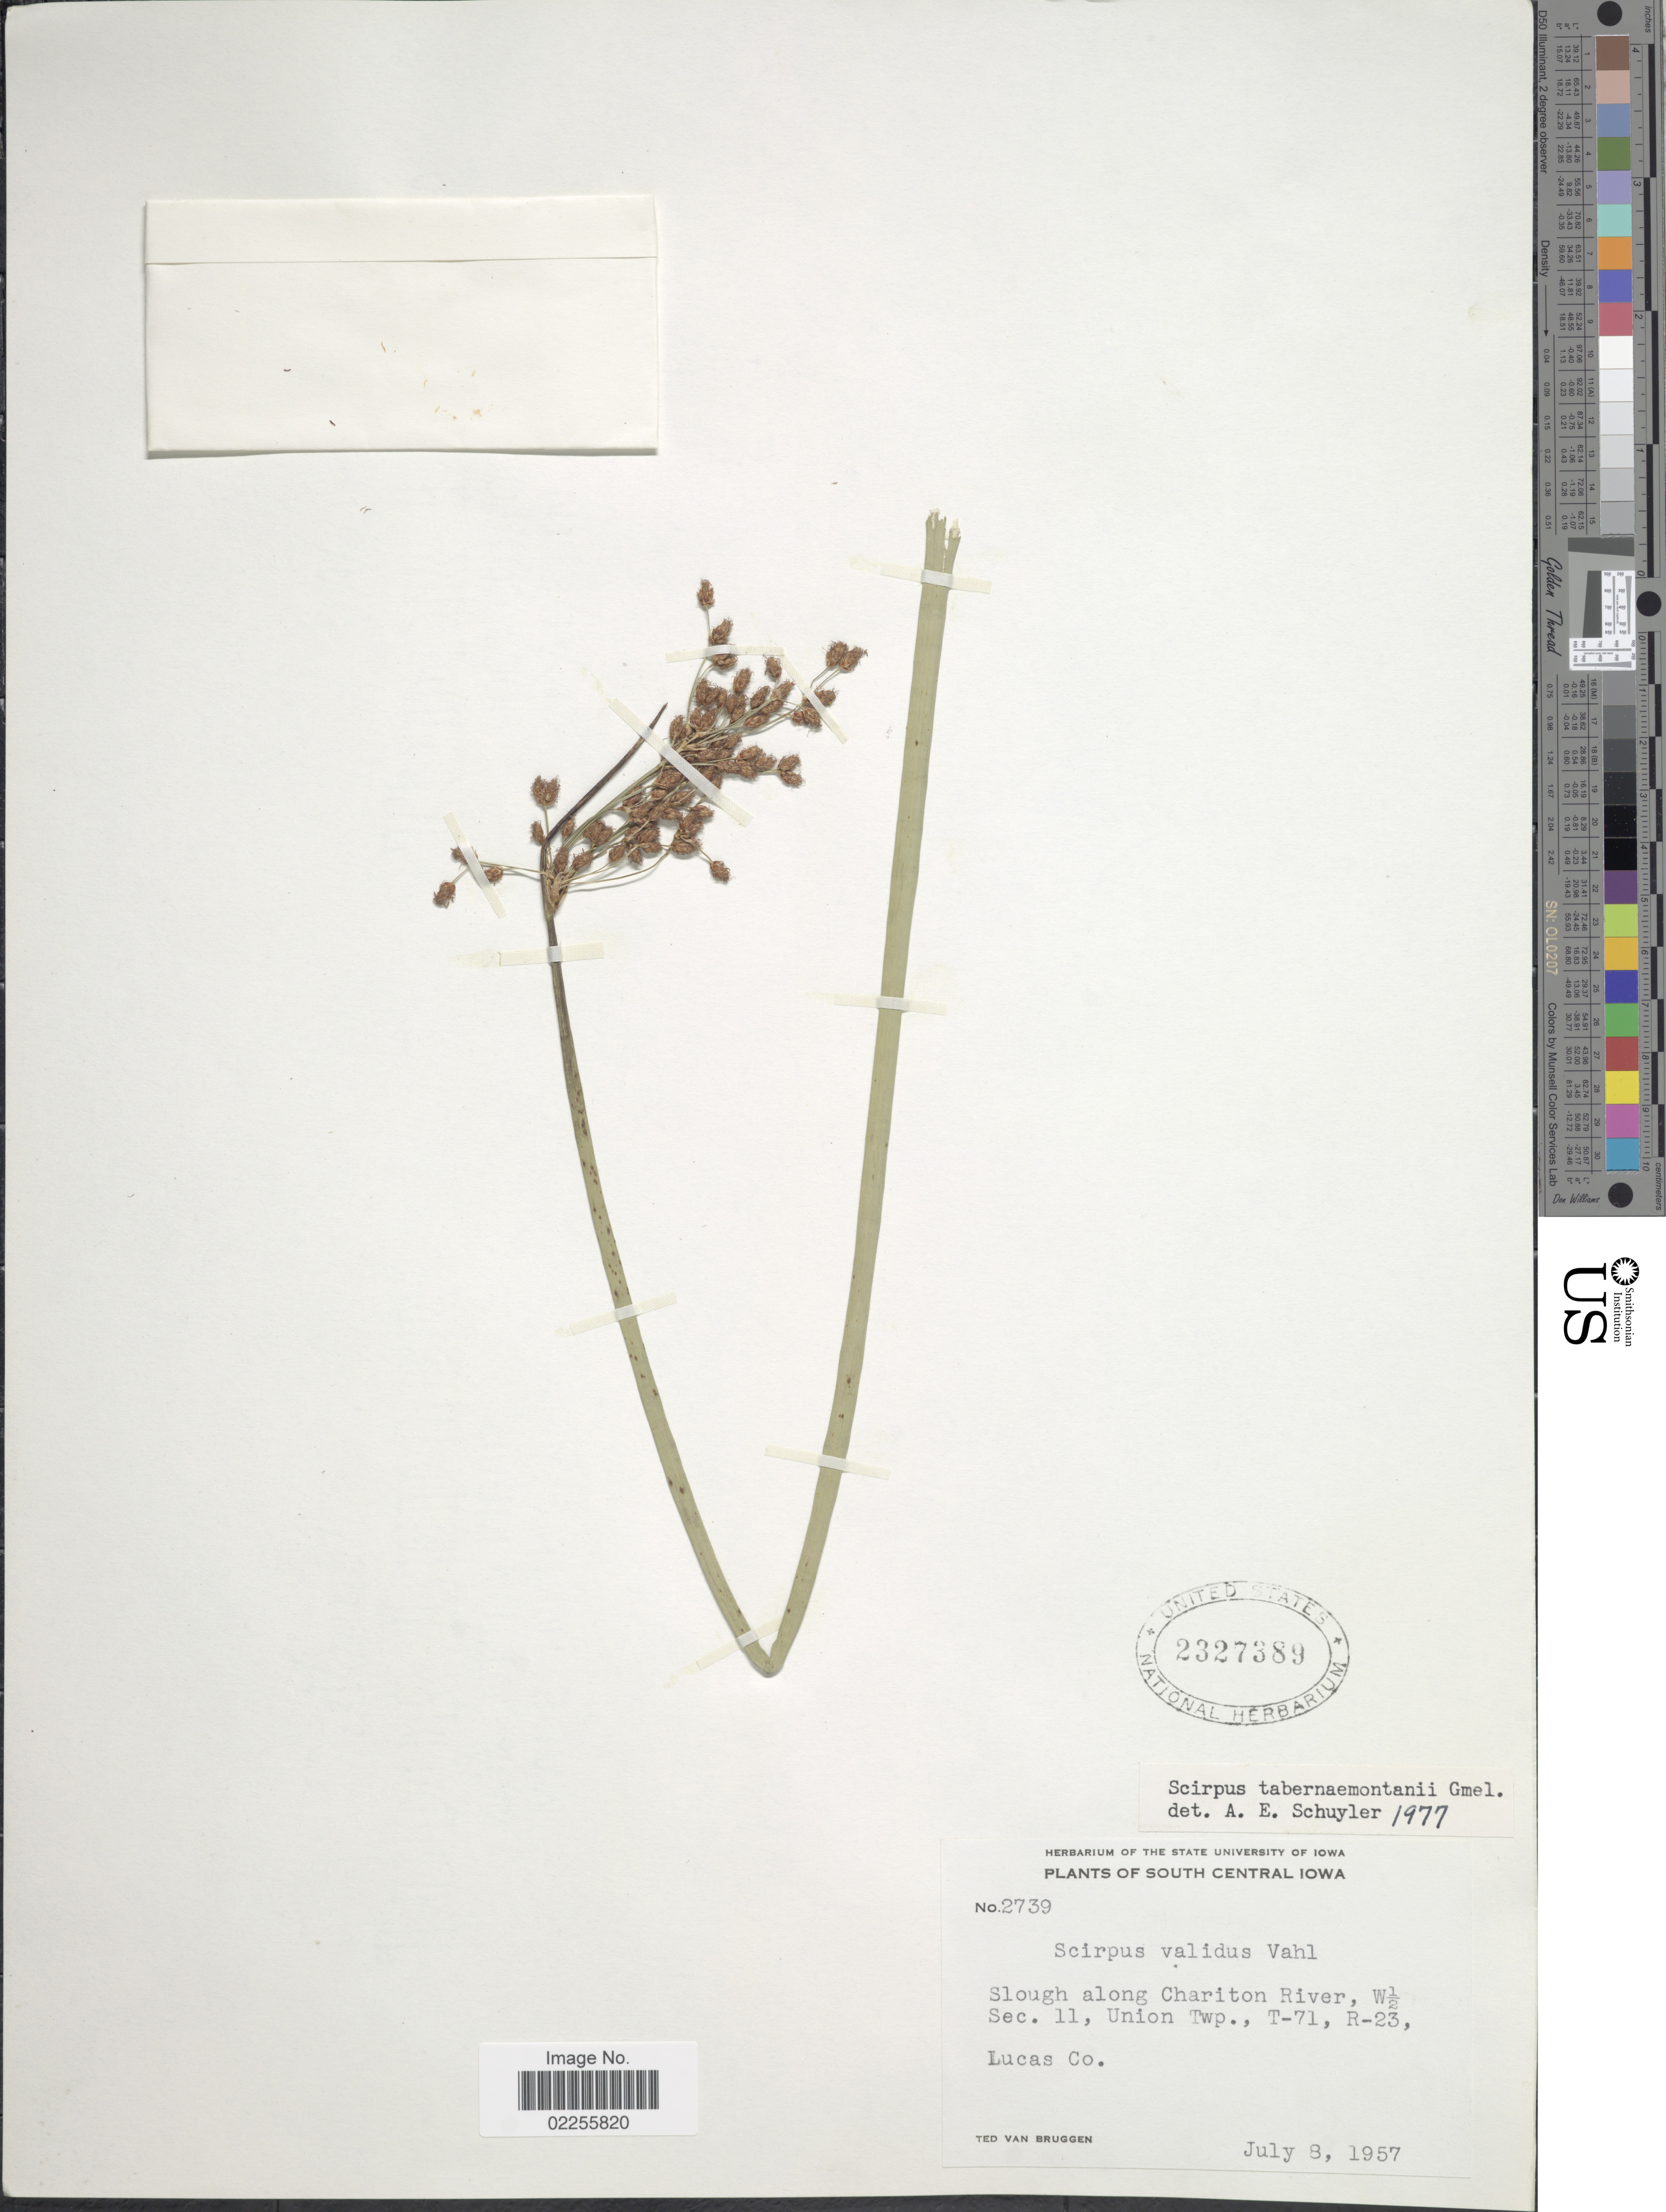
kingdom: Plantae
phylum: Tracheophyta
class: Liliopsida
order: Poales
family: Cyperaceae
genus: Schoenoplectus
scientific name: Schoenoplectus tabernaemontani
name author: (C.C. Gmel.) Palla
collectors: T. van Bruggen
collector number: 2739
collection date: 1957-07-08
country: United States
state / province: Iowa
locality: South Central Iowa, slough along Chariton River, W1/2 Sec. 11, Union Twp., T-71, R-23, Lucas Co.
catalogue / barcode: US 2327389